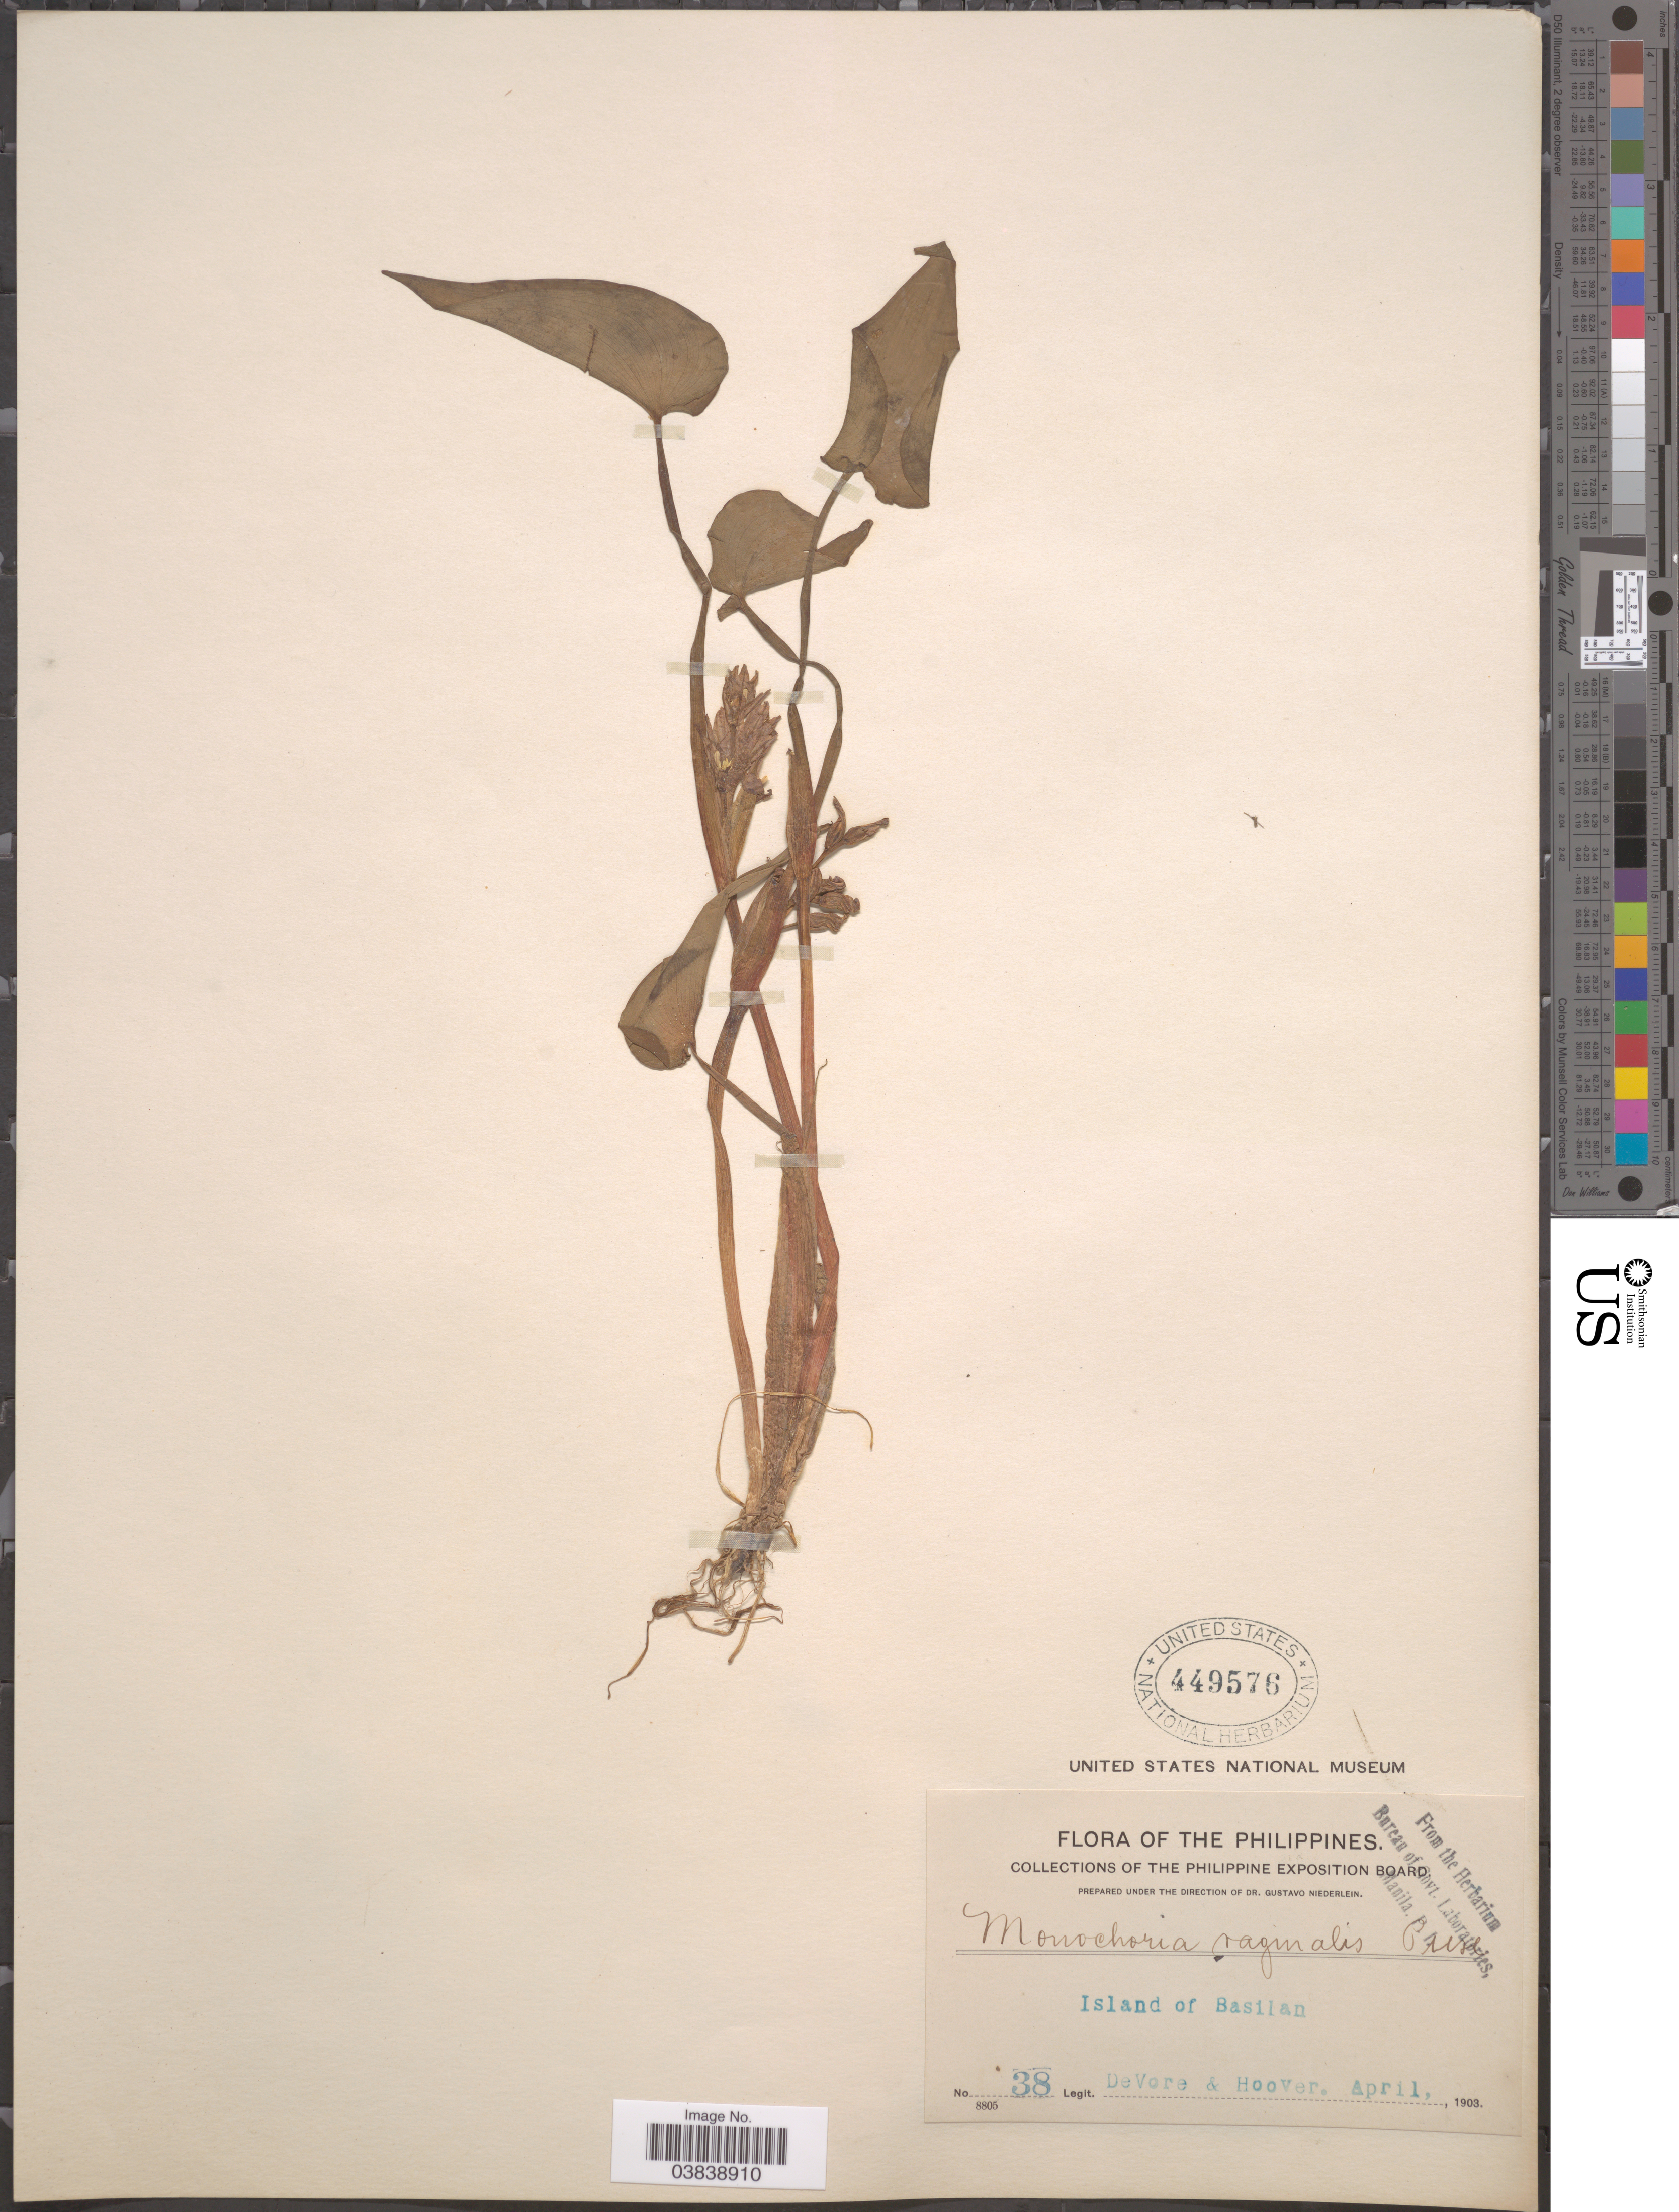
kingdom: Plantae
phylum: Tracheophyta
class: Liliopsida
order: Commelinales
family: Pontederiaceae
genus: Monochoria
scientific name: Monochoria vaginalis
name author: (Burm. f.) C. Presl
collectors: -. DeVore & -- Hoover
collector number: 38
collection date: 1903-04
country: Philippines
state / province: Muslim Mindanao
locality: Island of Basilan.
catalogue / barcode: US 449576